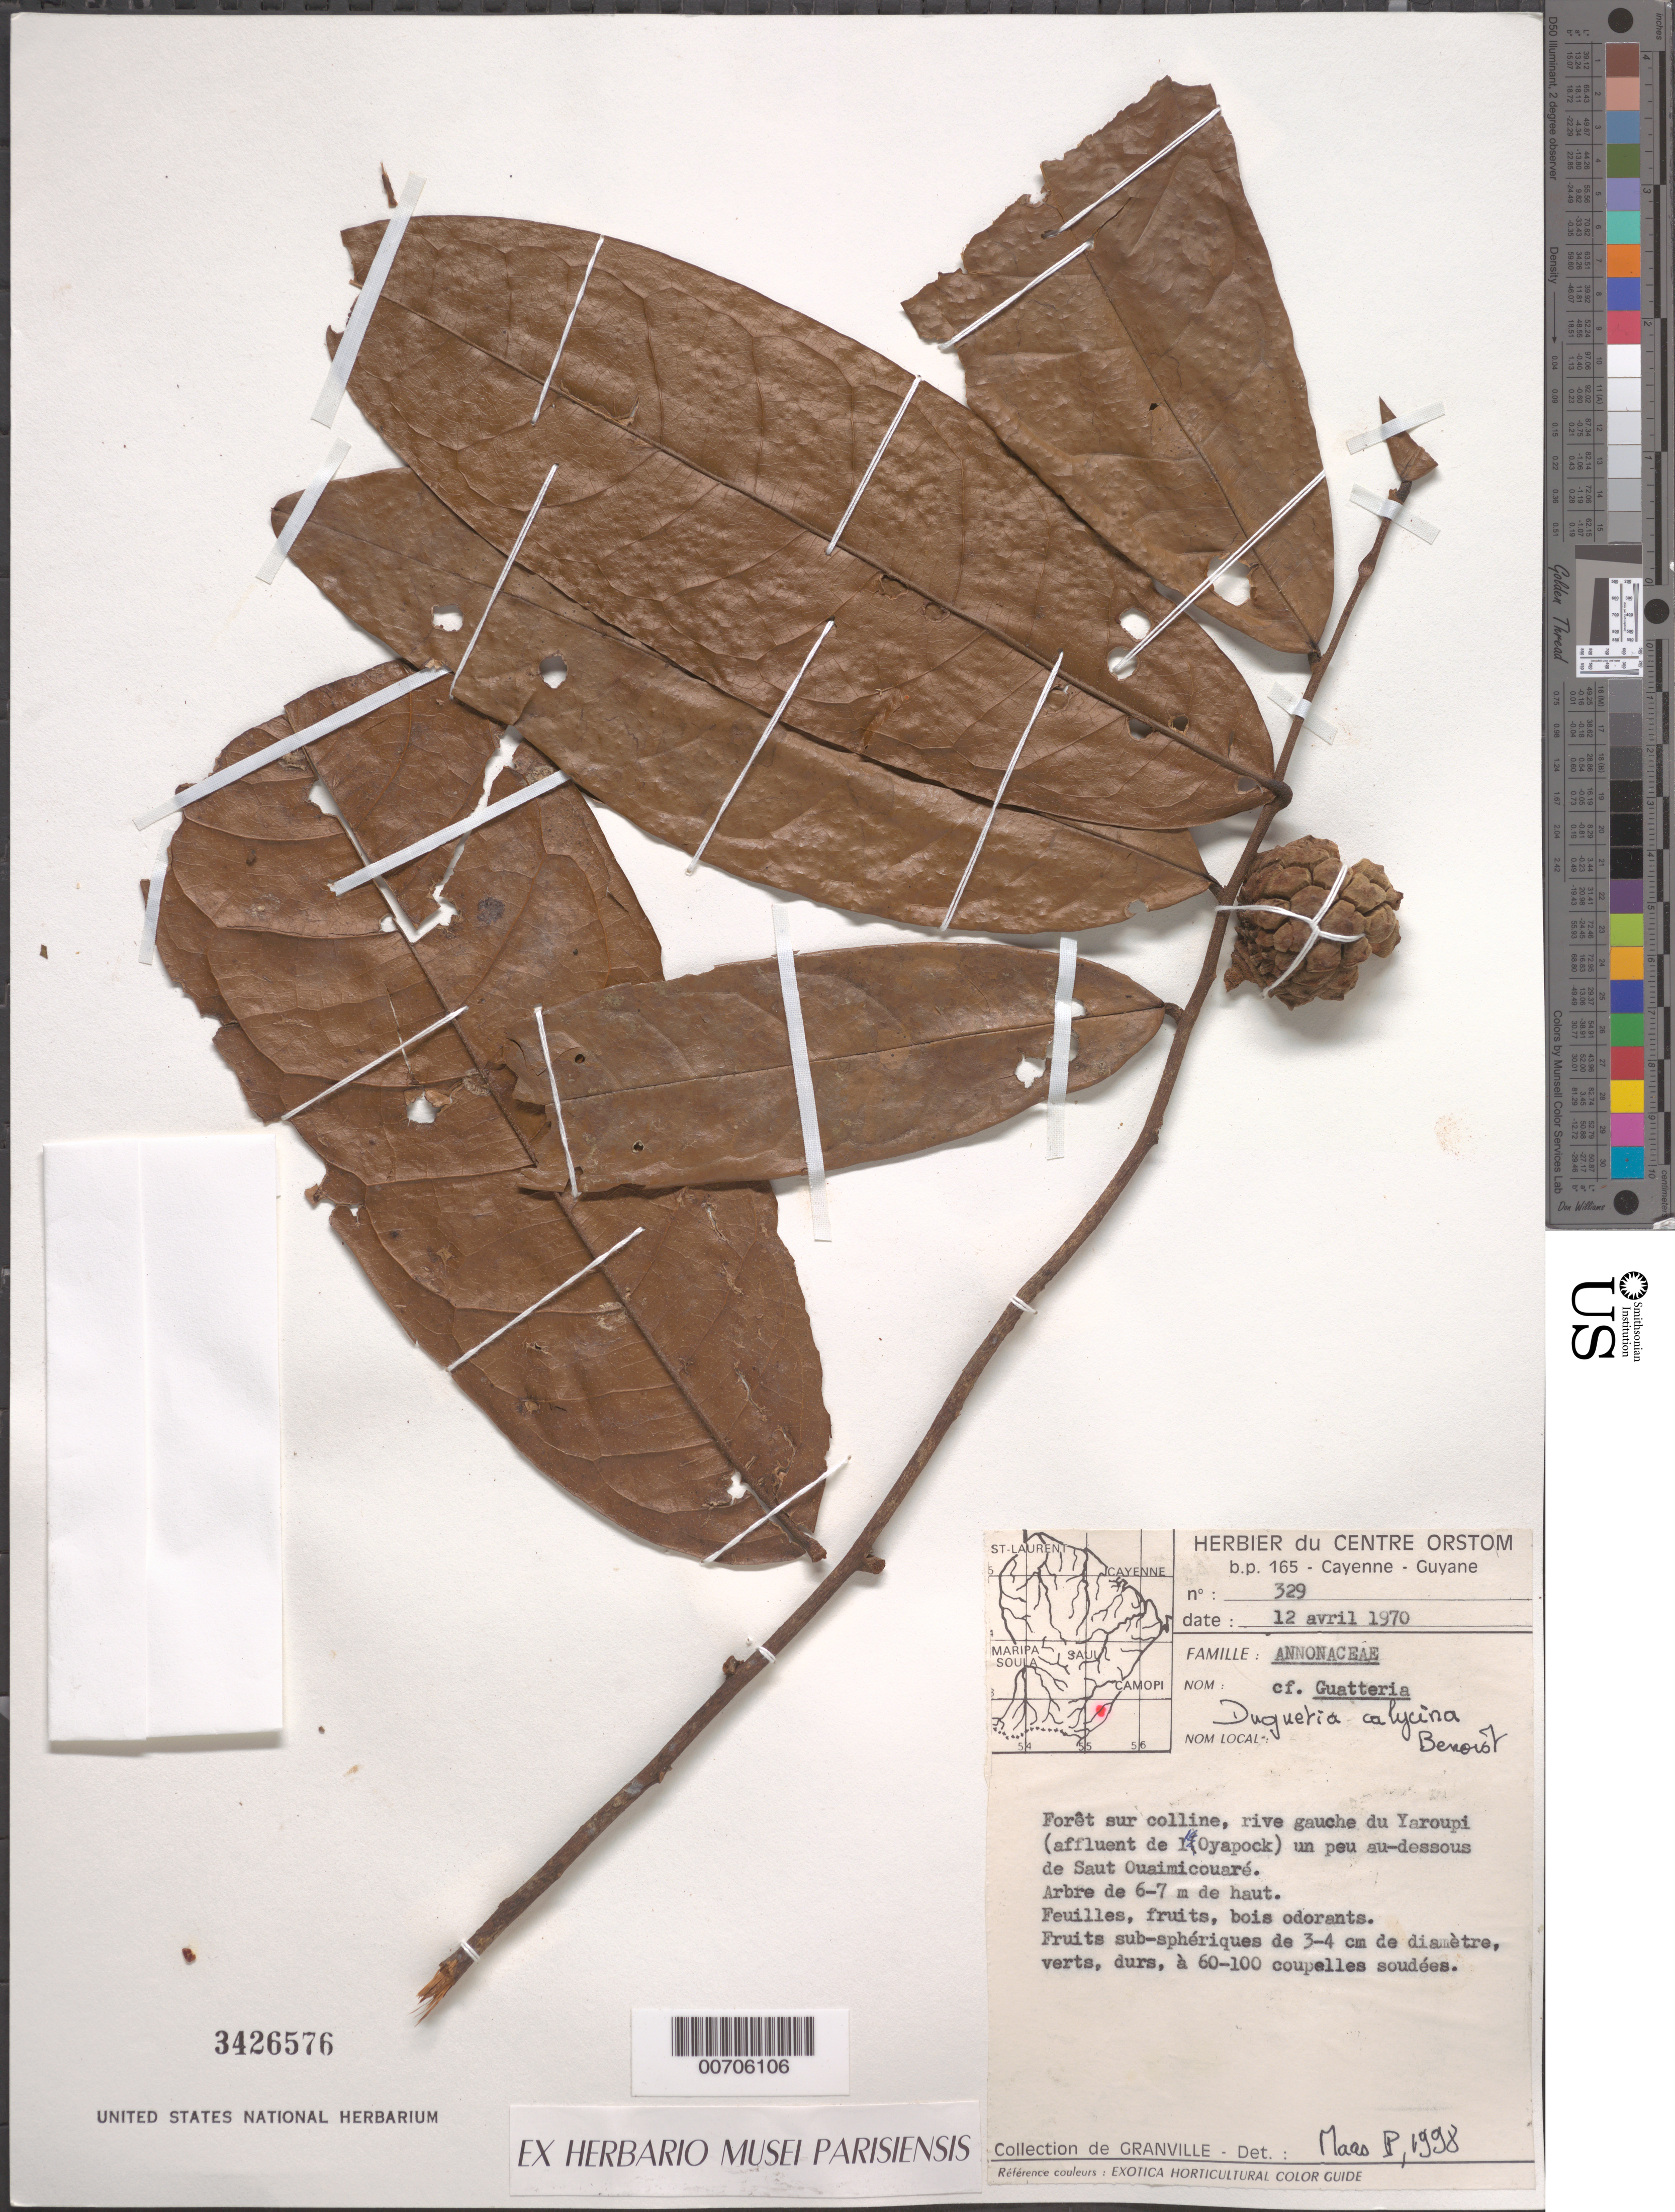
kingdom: Plantae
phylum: Tracheophyta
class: Magnoliopsida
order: Magnoliales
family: Annonaceae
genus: Duguetia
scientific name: Duguetia calycina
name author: Benoist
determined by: Maas, Paul J. M.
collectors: J.-J. de Granville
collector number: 329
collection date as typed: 12-Apr-70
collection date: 1970-04-12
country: French Guiana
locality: Fleuve Yaroupi (affl. de l'Oyapock), Saut Ouaimicouaré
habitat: Forest on hill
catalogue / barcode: US 3426576